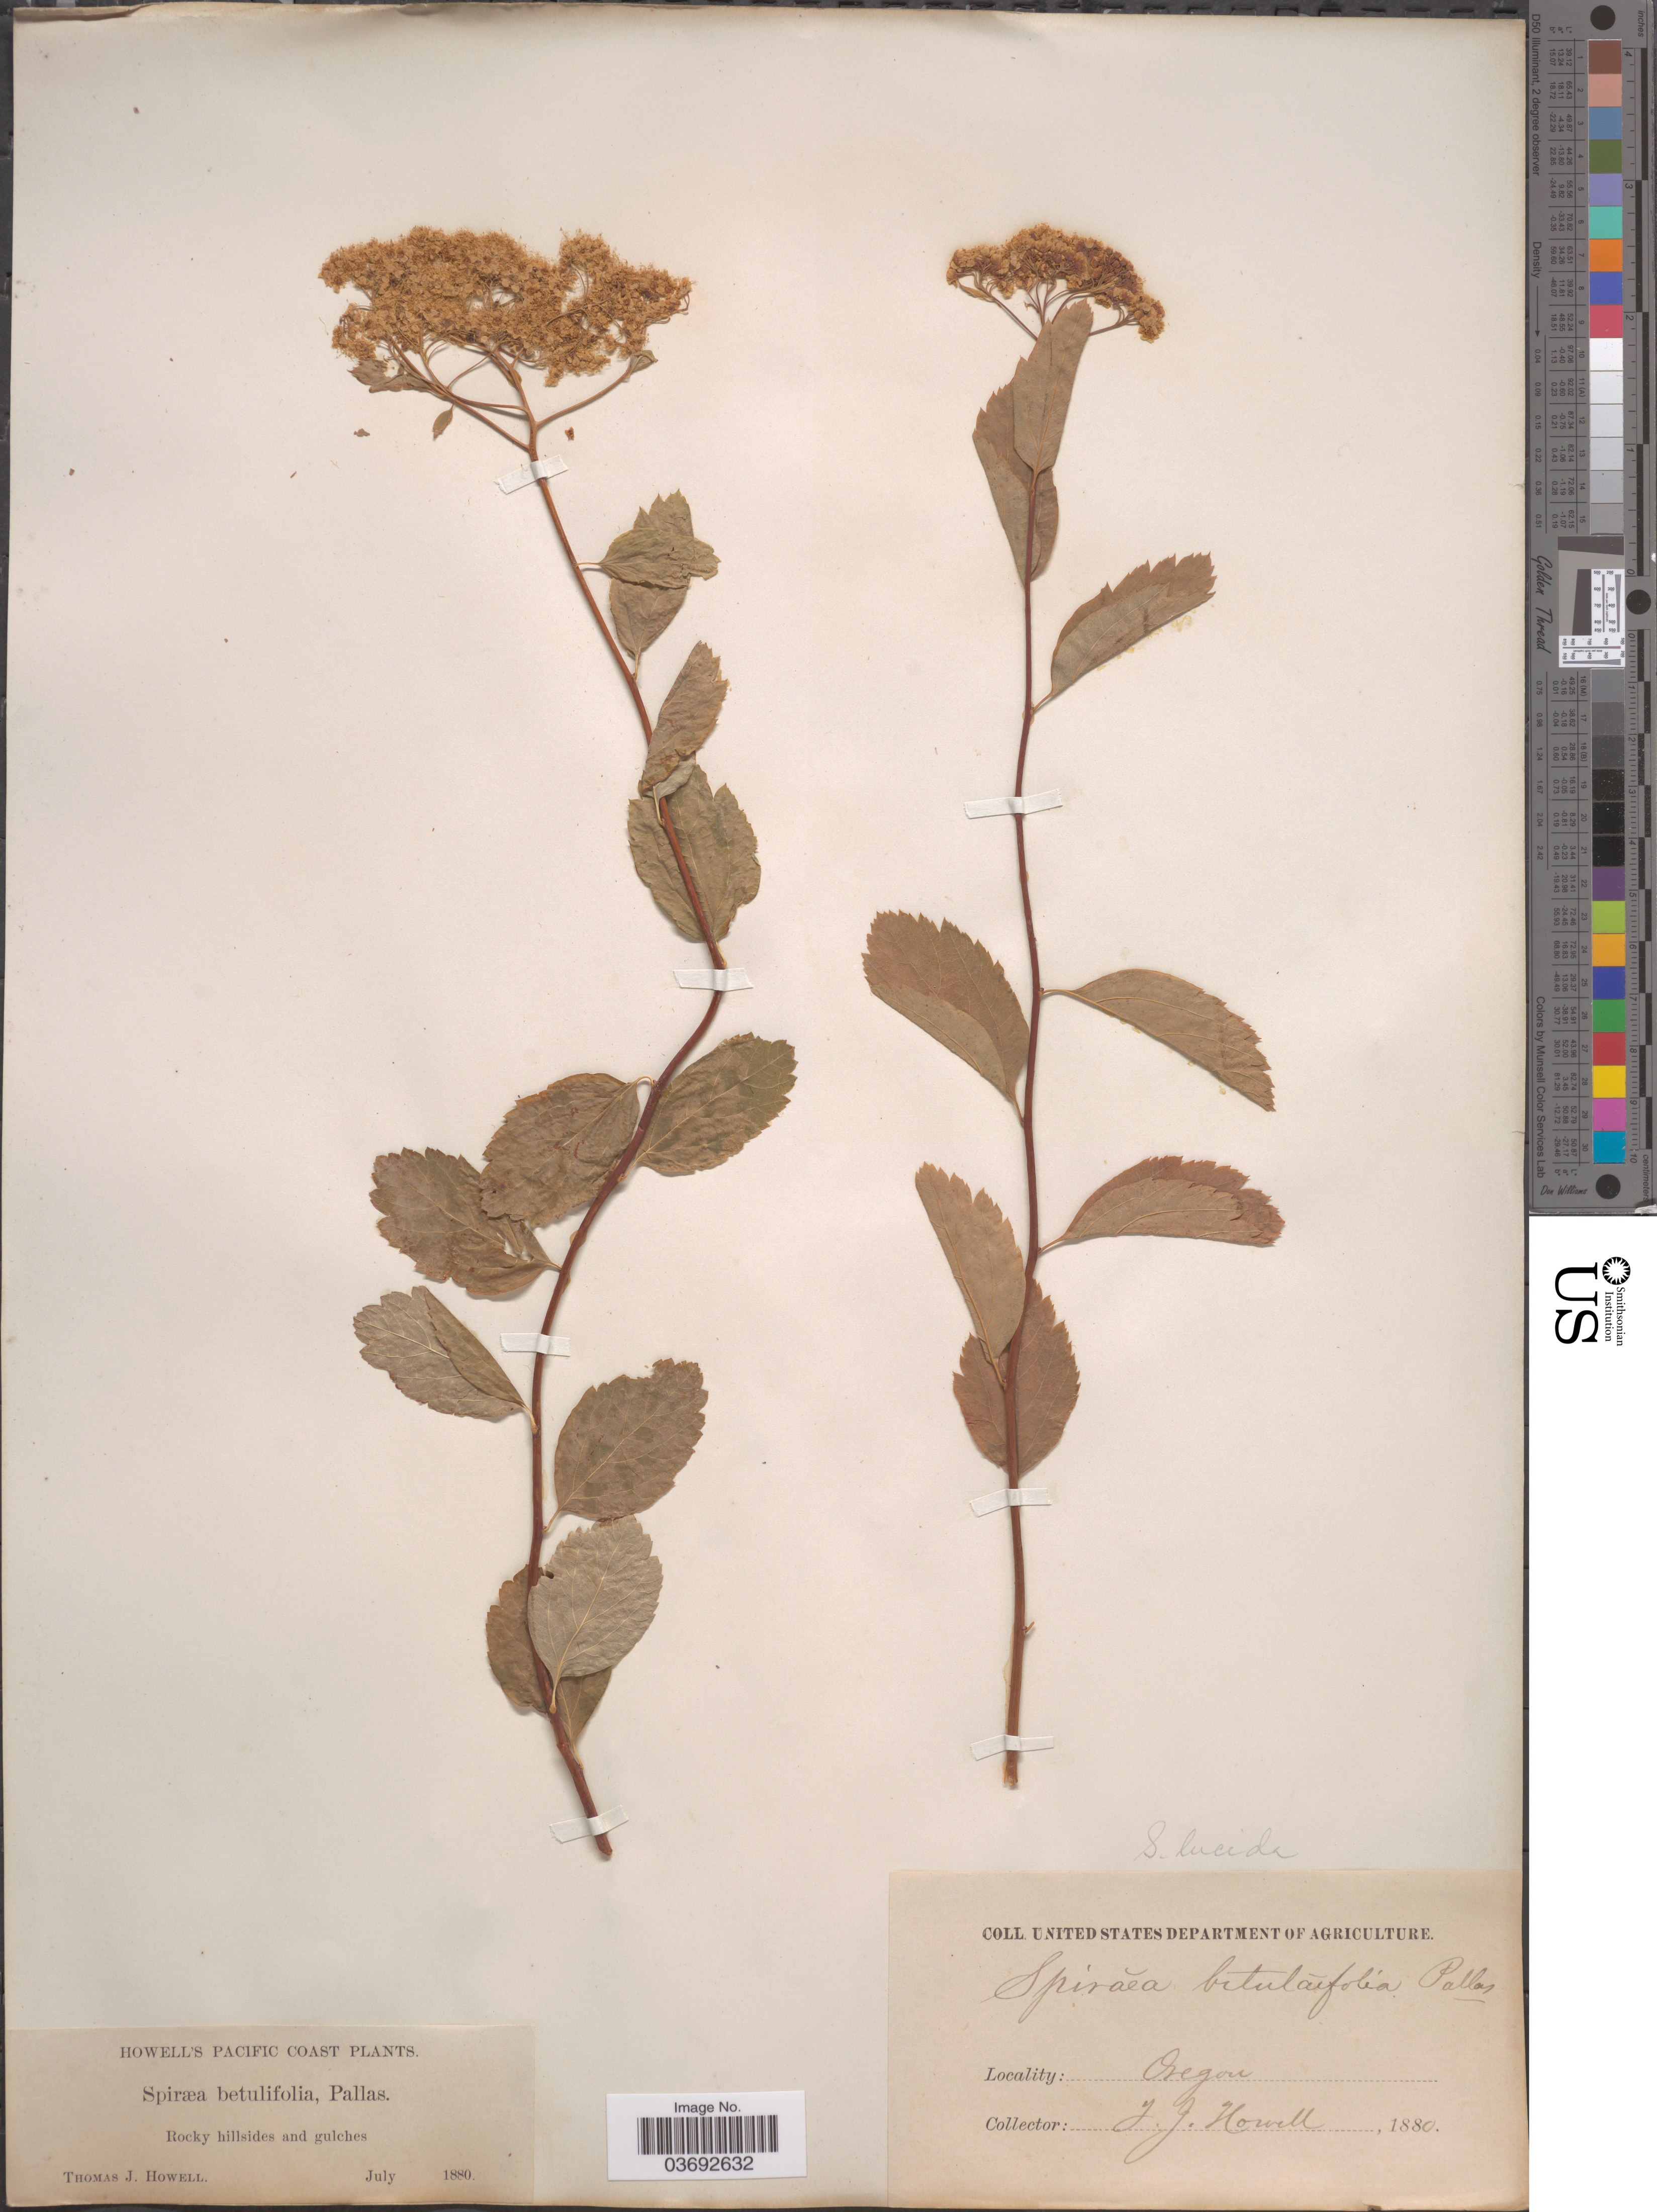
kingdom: Plantae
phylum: Tracheophyta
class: Magnoliopsida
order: Rosales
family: Rosaceae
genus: Spiraea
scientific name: Spiraea lucida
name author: Douglas ex Greene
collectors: T. J. Howell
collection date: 1880-07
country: United States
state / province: Oregon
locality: Pacific Coast.